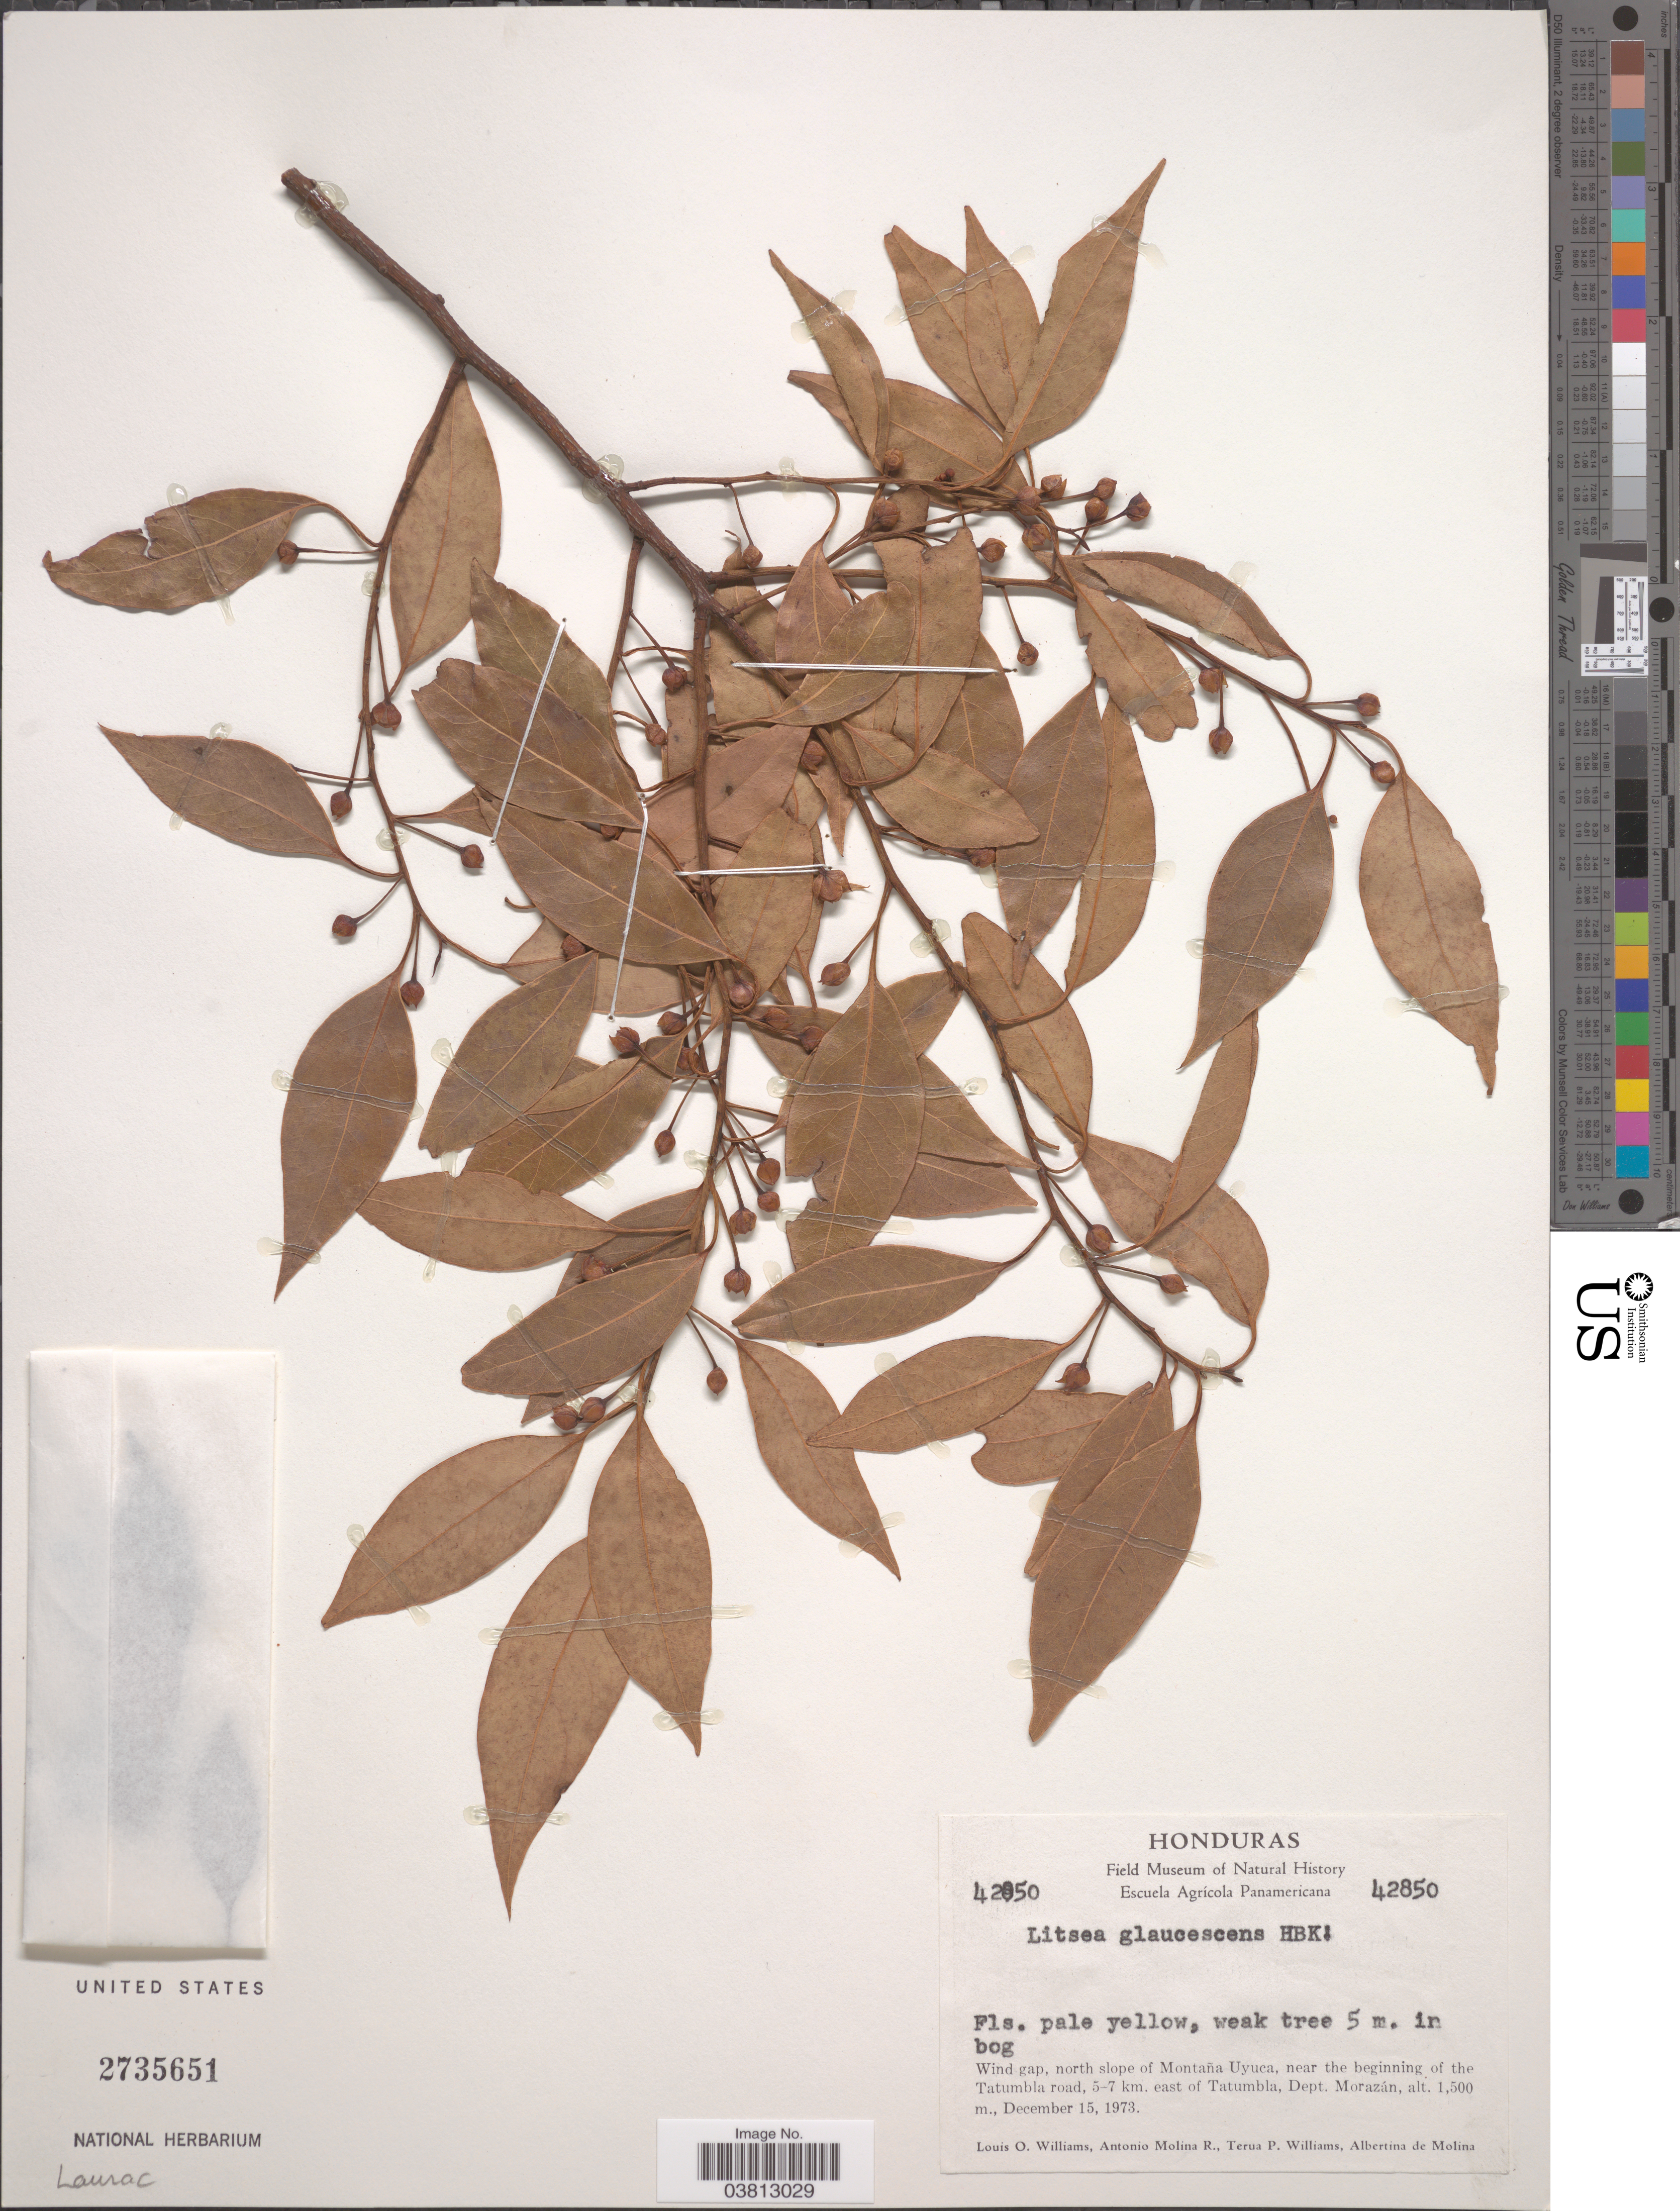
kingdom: Plantae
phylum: Tracheophyta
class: Magnoliopsida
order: Laurales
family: Lauraceae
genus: Litsea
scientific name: Litsea glaucescens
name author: Kunth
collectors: L. O. Williams, A. Molina R., T. Williams & A. R. Molina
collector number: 42850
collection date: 1973-12-15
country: Honduras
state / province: Fco. Morazán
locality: Wind gap, north slope of Montaña Uyuca, near the beginning of the Tatumbla road, 5-7 km. east of Tatumbla, Dept. Morazán.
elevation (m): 1500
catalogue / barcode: US 2735651